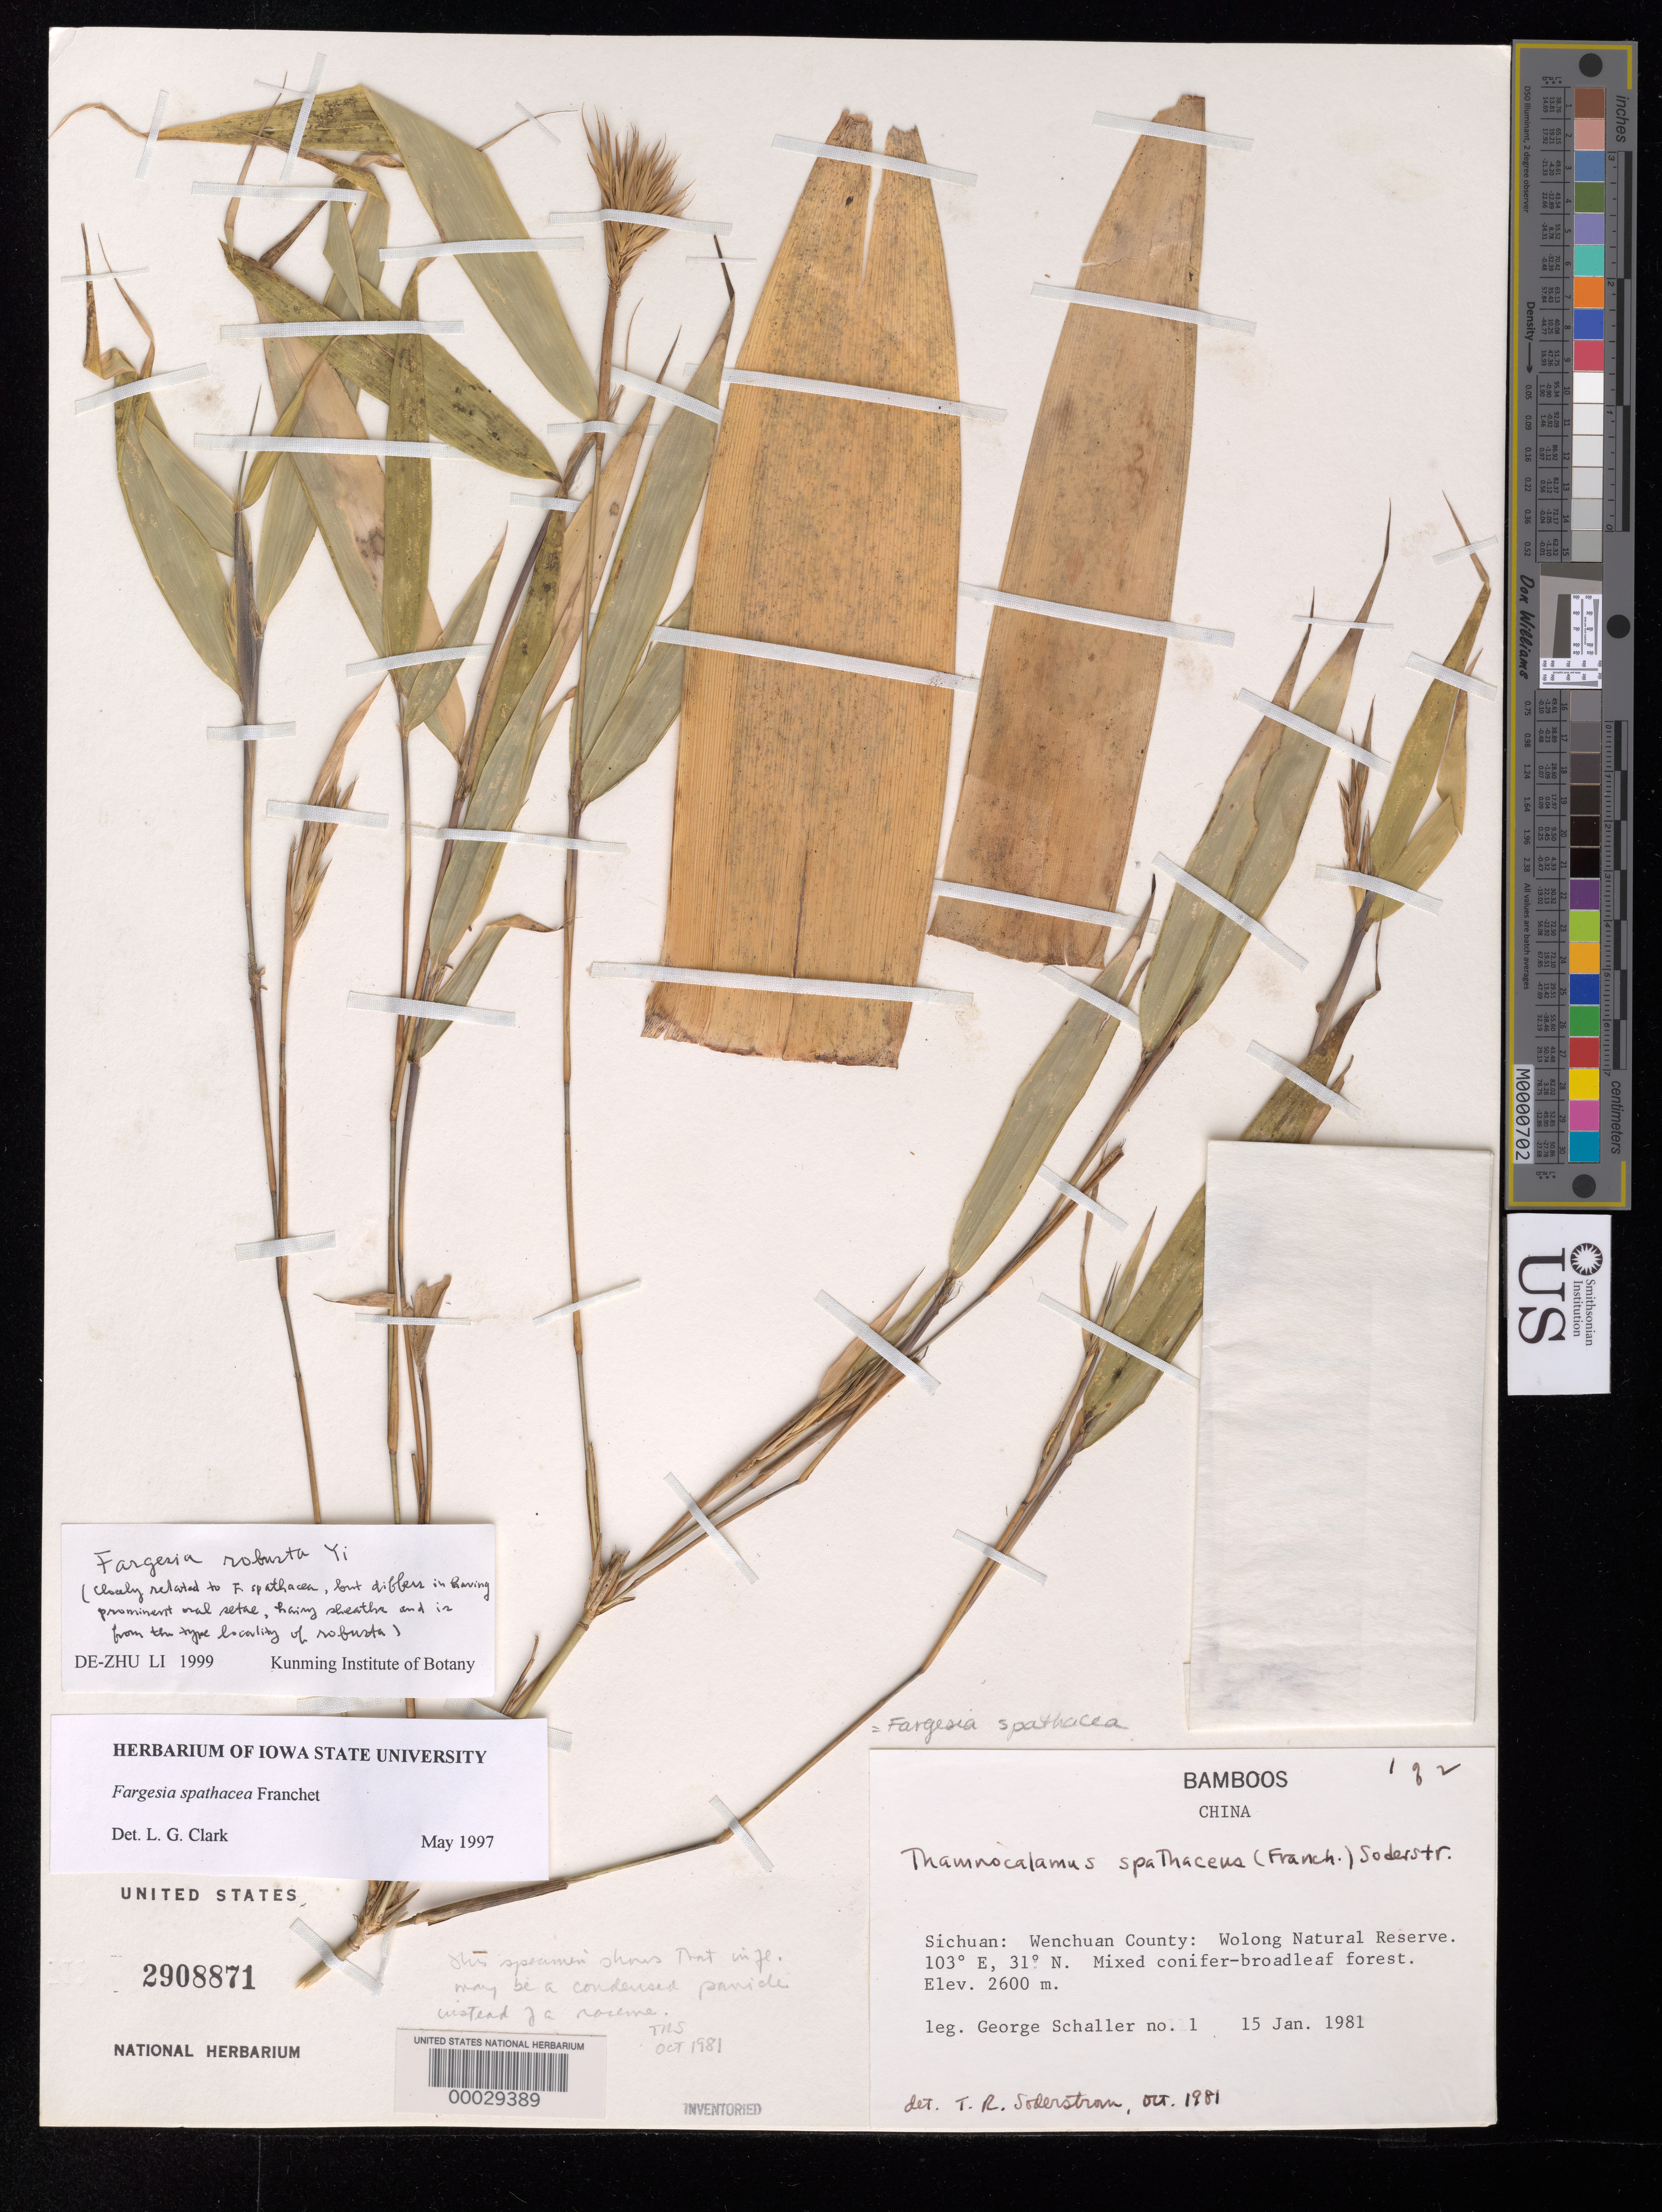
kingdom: Plantae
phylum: Tracheophyta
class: Liliopsida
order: Poales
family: Poaceae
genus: Fargesia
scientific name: Fargesia robusta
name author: T.P. Yi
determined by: Li, De-Zhu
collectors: G. Schaller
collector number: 1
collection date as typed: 15 Jan 1981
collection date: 1981-01-15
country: China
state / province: Sichuan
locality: Wolong natural reserve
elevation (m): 2600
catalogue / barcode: US 2908871